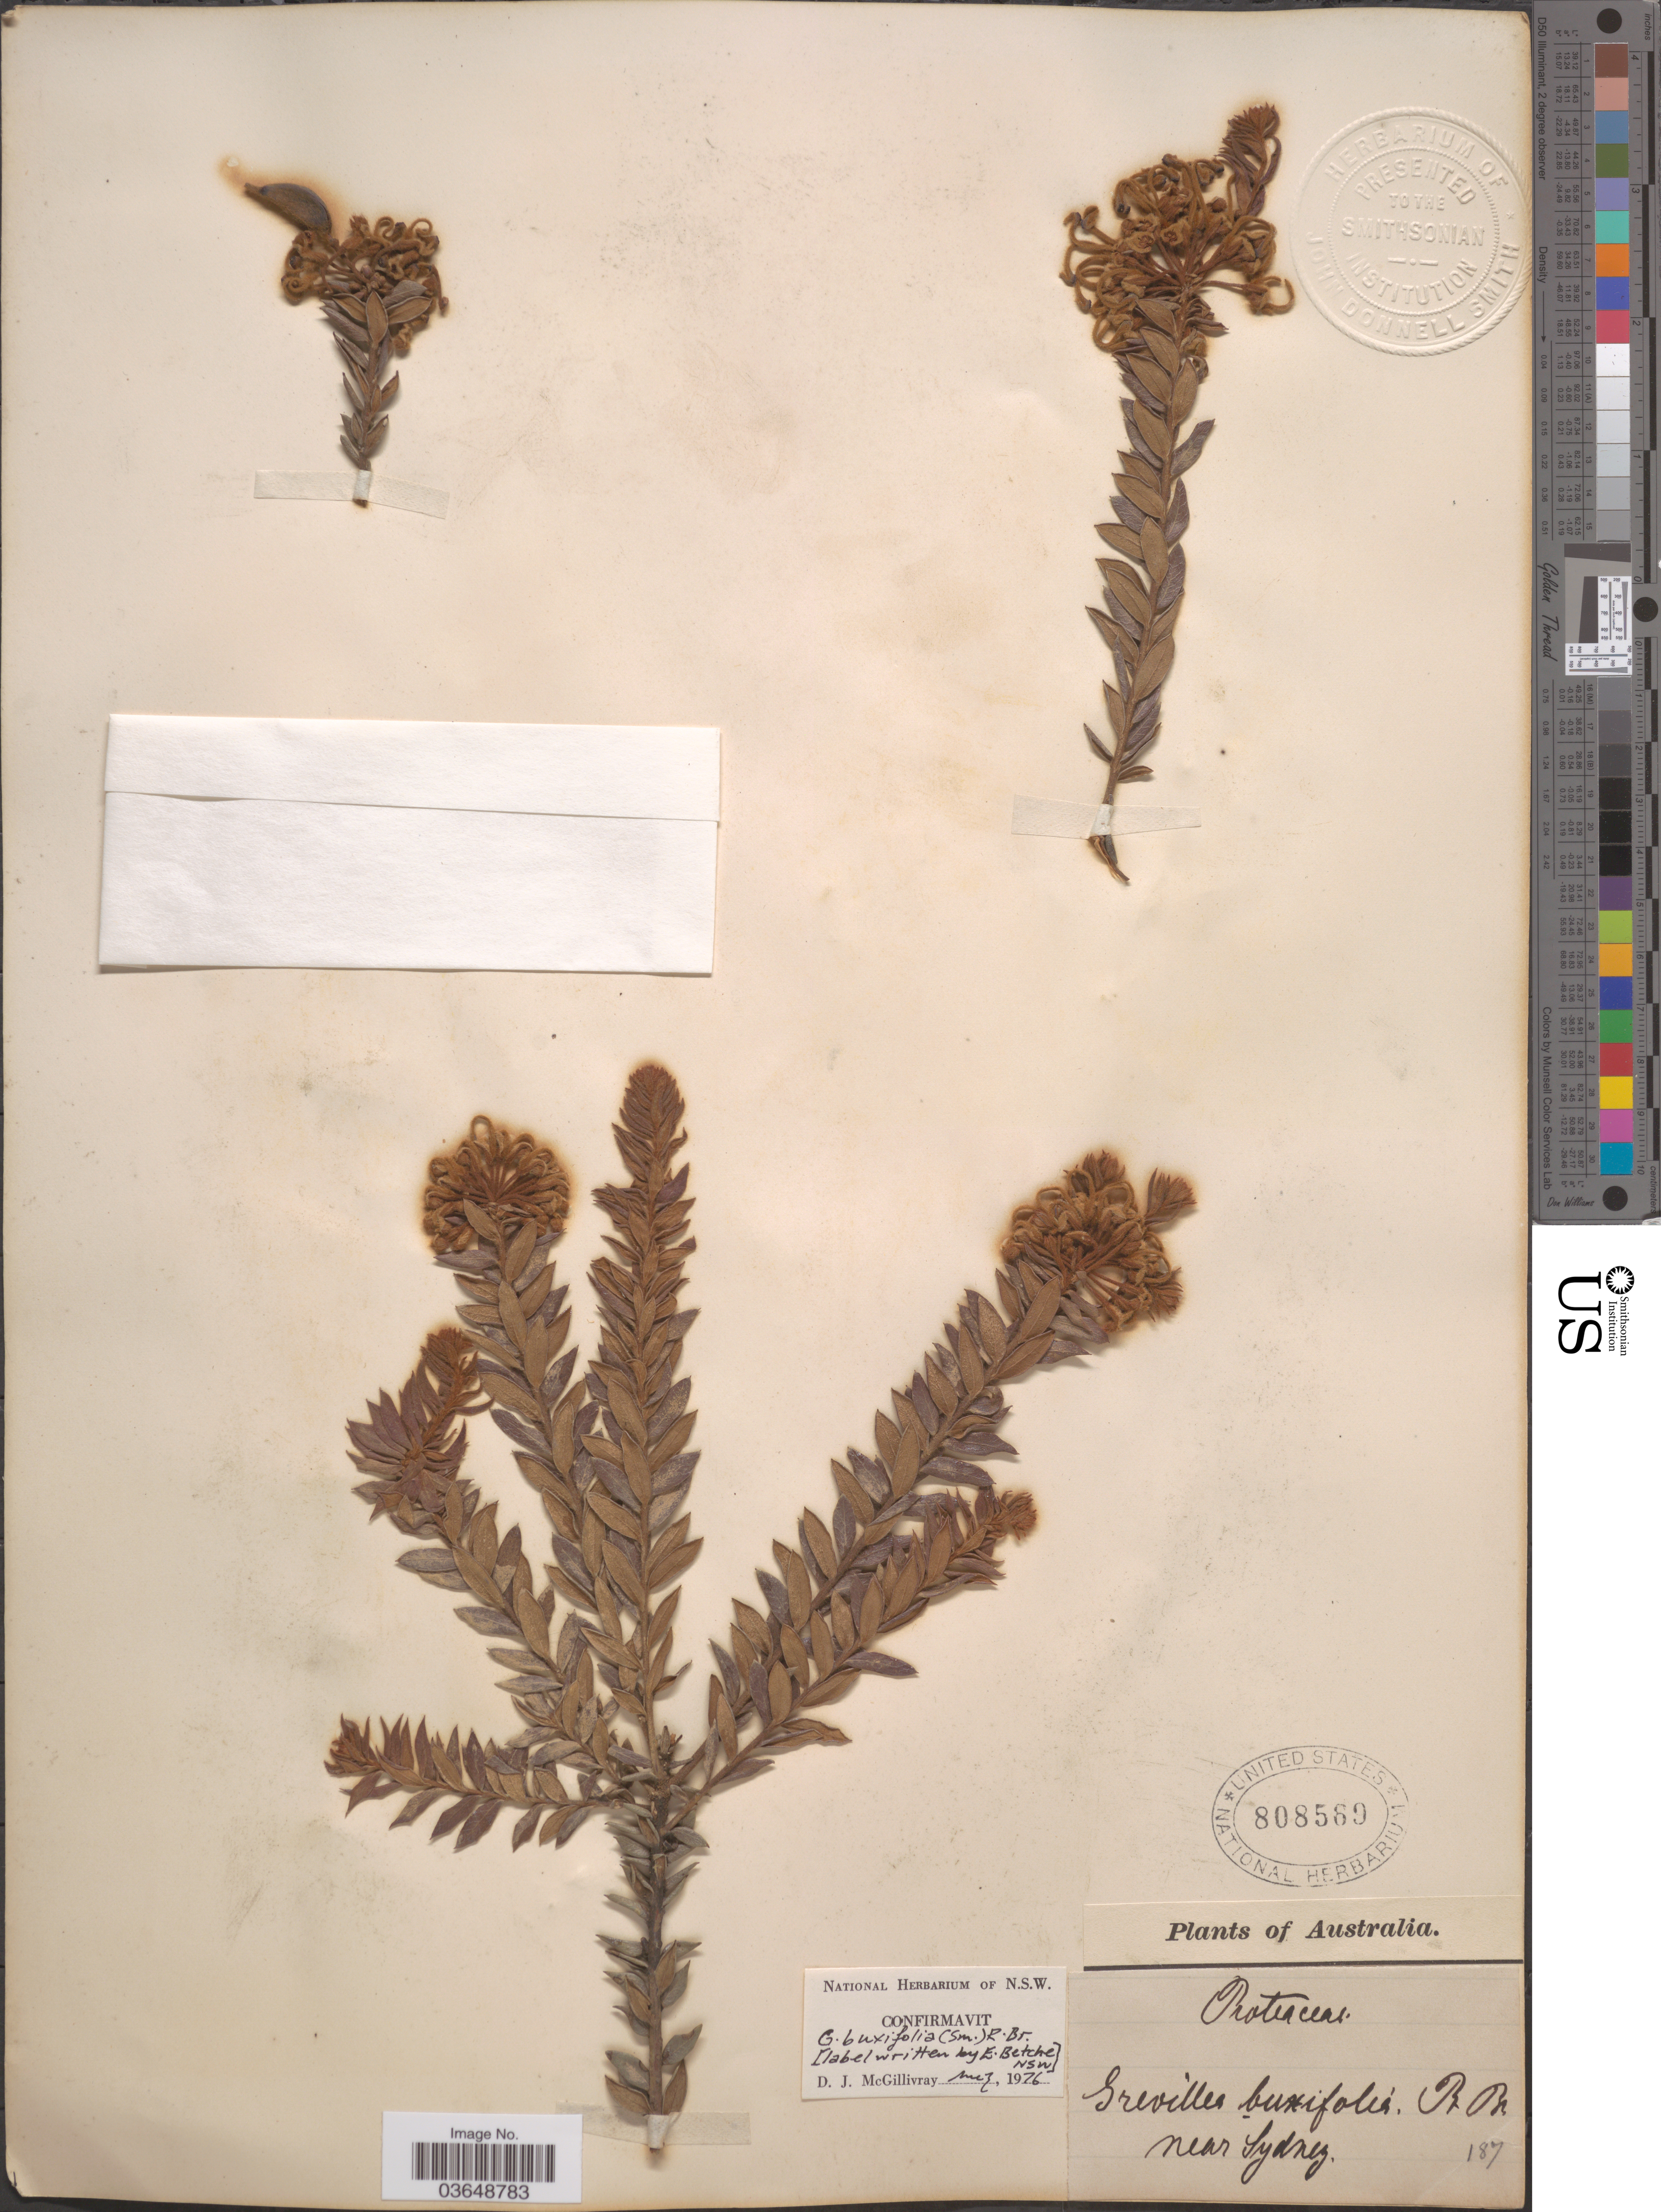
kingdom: Plantae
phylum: Tracheophyta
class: Magnoliopsida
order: Proteales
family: Proteaceae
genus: Grevillea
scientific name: Grevillea buxifolia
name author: R. Br.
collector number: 187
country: Australia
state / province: New South Wales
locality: Near Sydney.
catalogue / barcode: US 808569